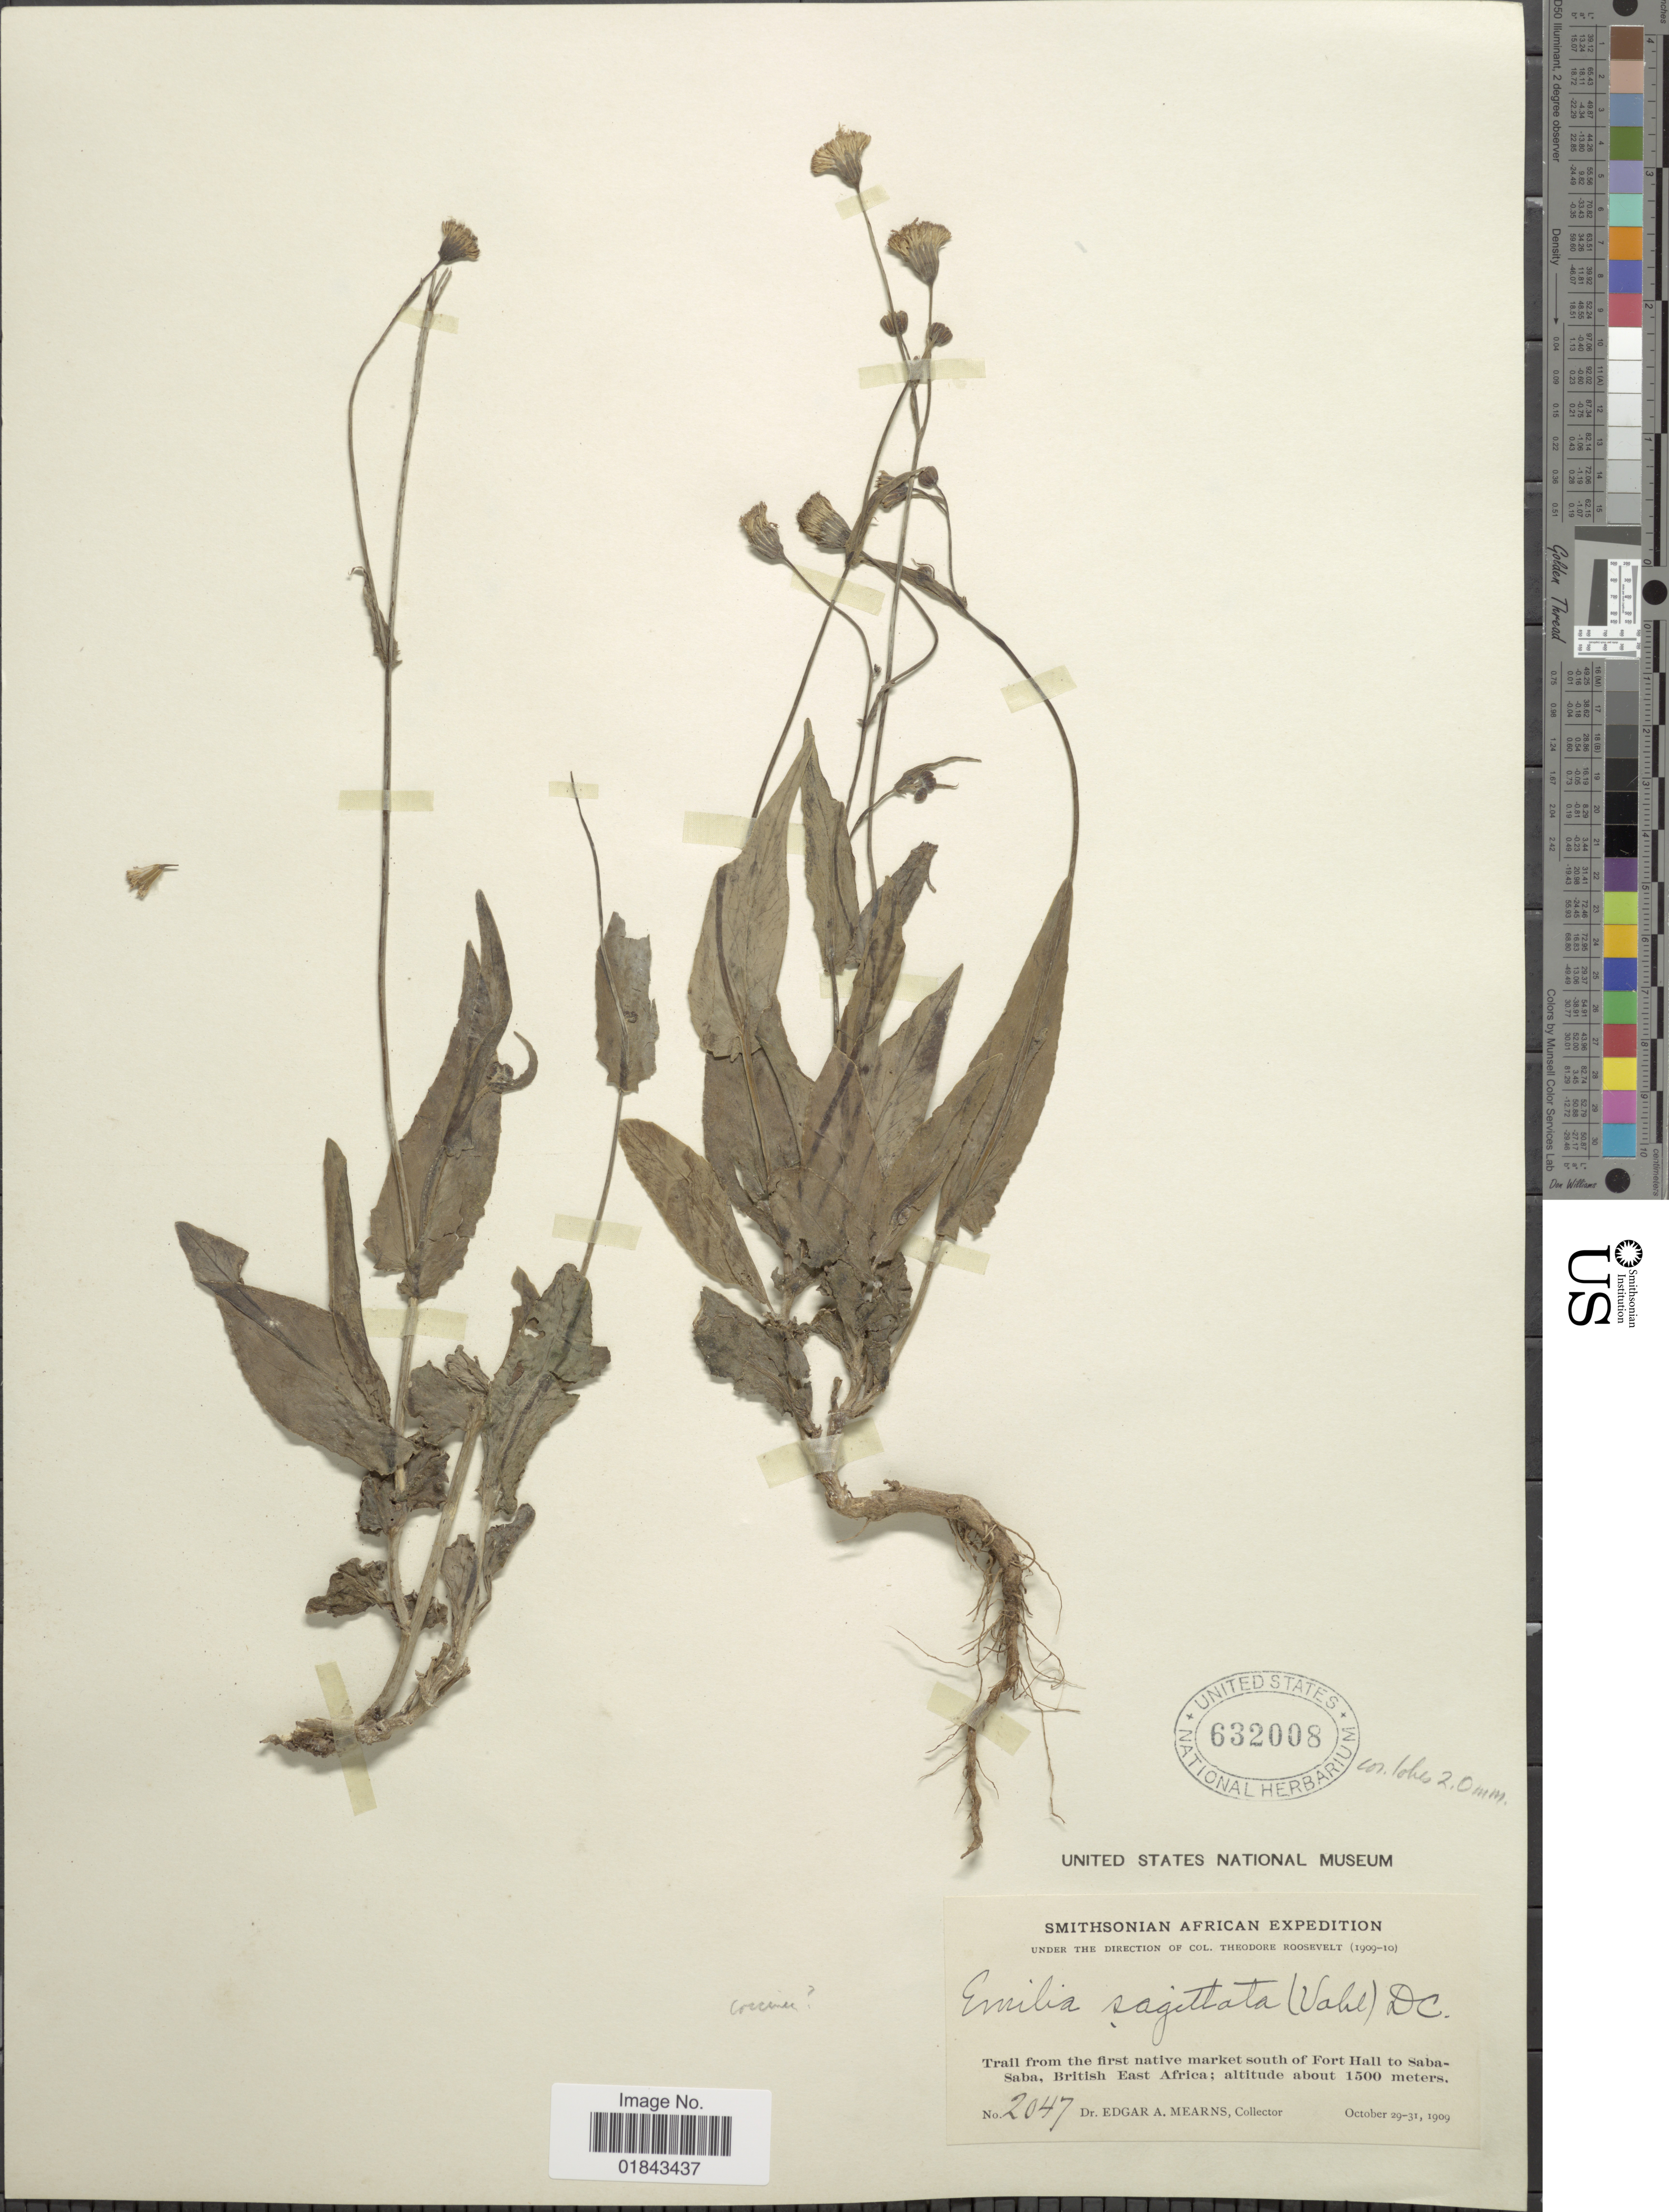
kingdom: Plantae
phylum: Tracheophyta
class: Magnoliopsida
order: Asterales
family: Asteraceae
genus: Emilia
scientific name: Emilia coccinea (Sims) Sweet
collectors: E. A. Mearns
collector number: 2047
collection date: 1909-10-29/1909-10-31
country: Kenya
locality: Trail from the first native market south of Fort Hall to Saba-Saba, British East Africa.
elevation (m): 1500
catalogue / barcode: US 632008